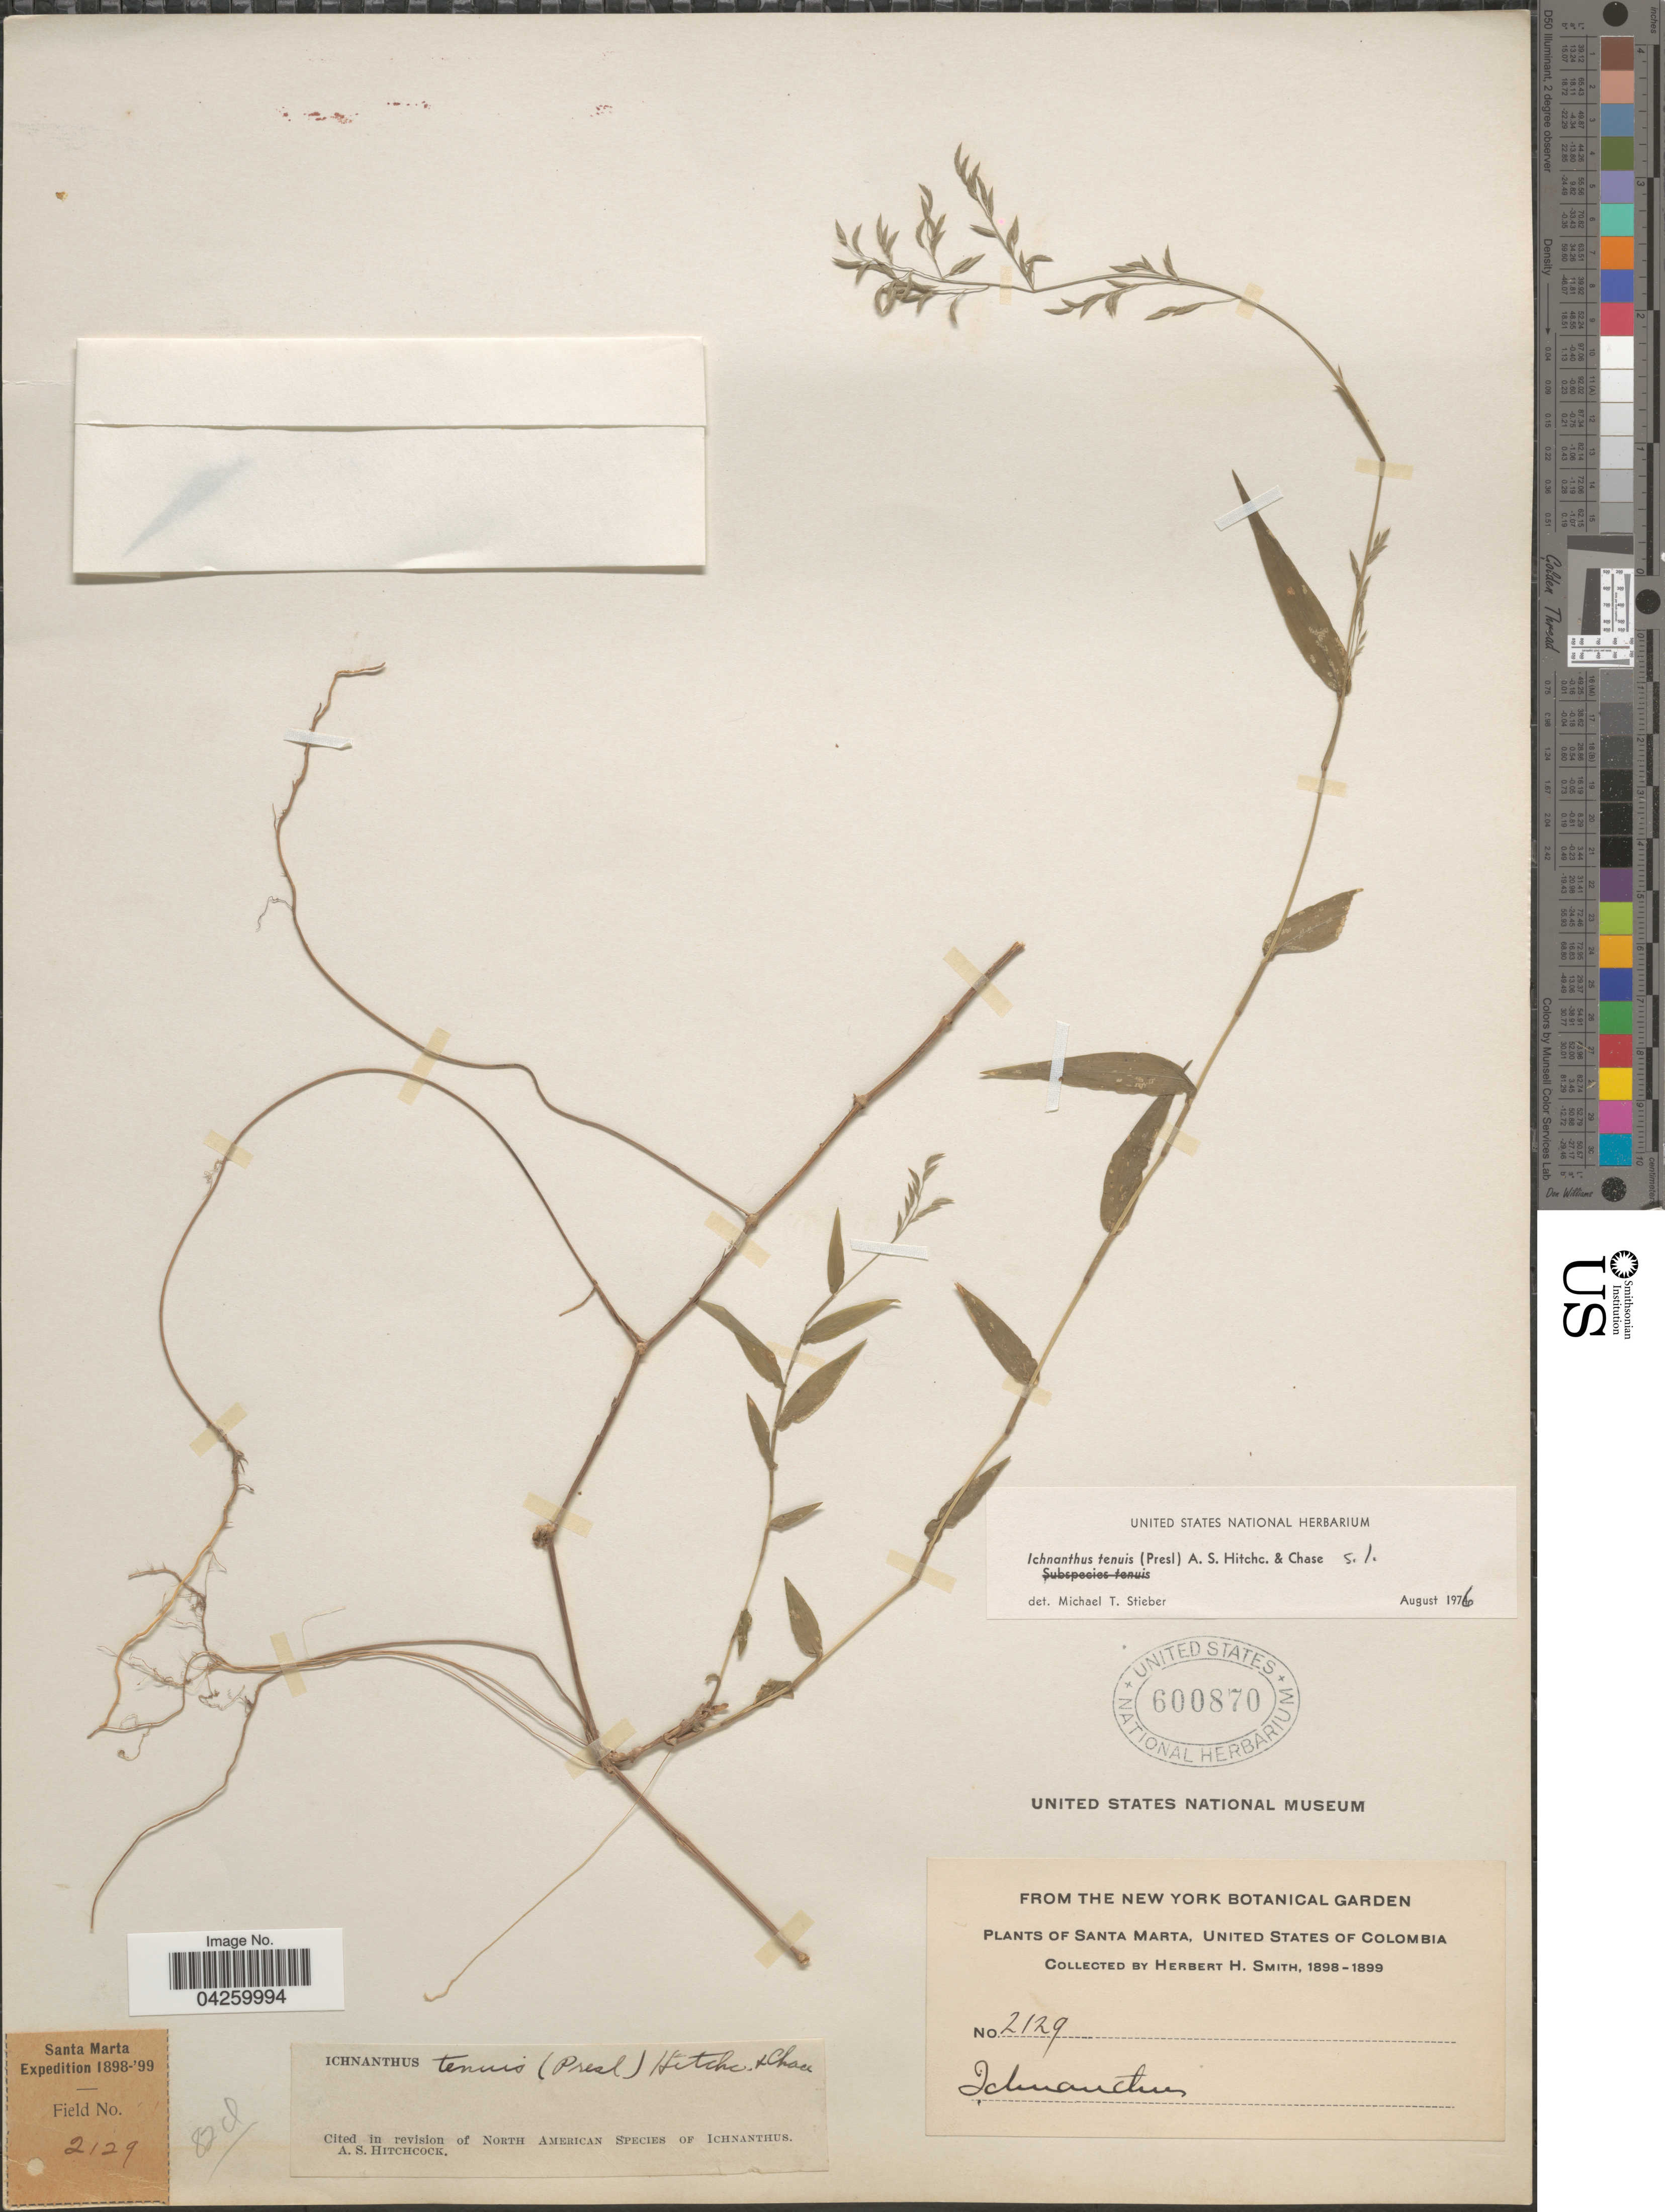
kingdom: Plantae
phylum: Tracheophyta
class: Liliopsida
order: Poales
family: Poaceae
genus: Ichnanthus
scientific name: Ichnanthus tenuis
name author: (J. Presl) Hitchc. & Chase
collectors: Herbert H. Smith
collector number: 2129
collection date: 1898/1899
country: Colombia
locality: Santa Marta Expedition 1898-'99. Santa Marta, United States of Colombia.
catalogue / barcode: US 600870